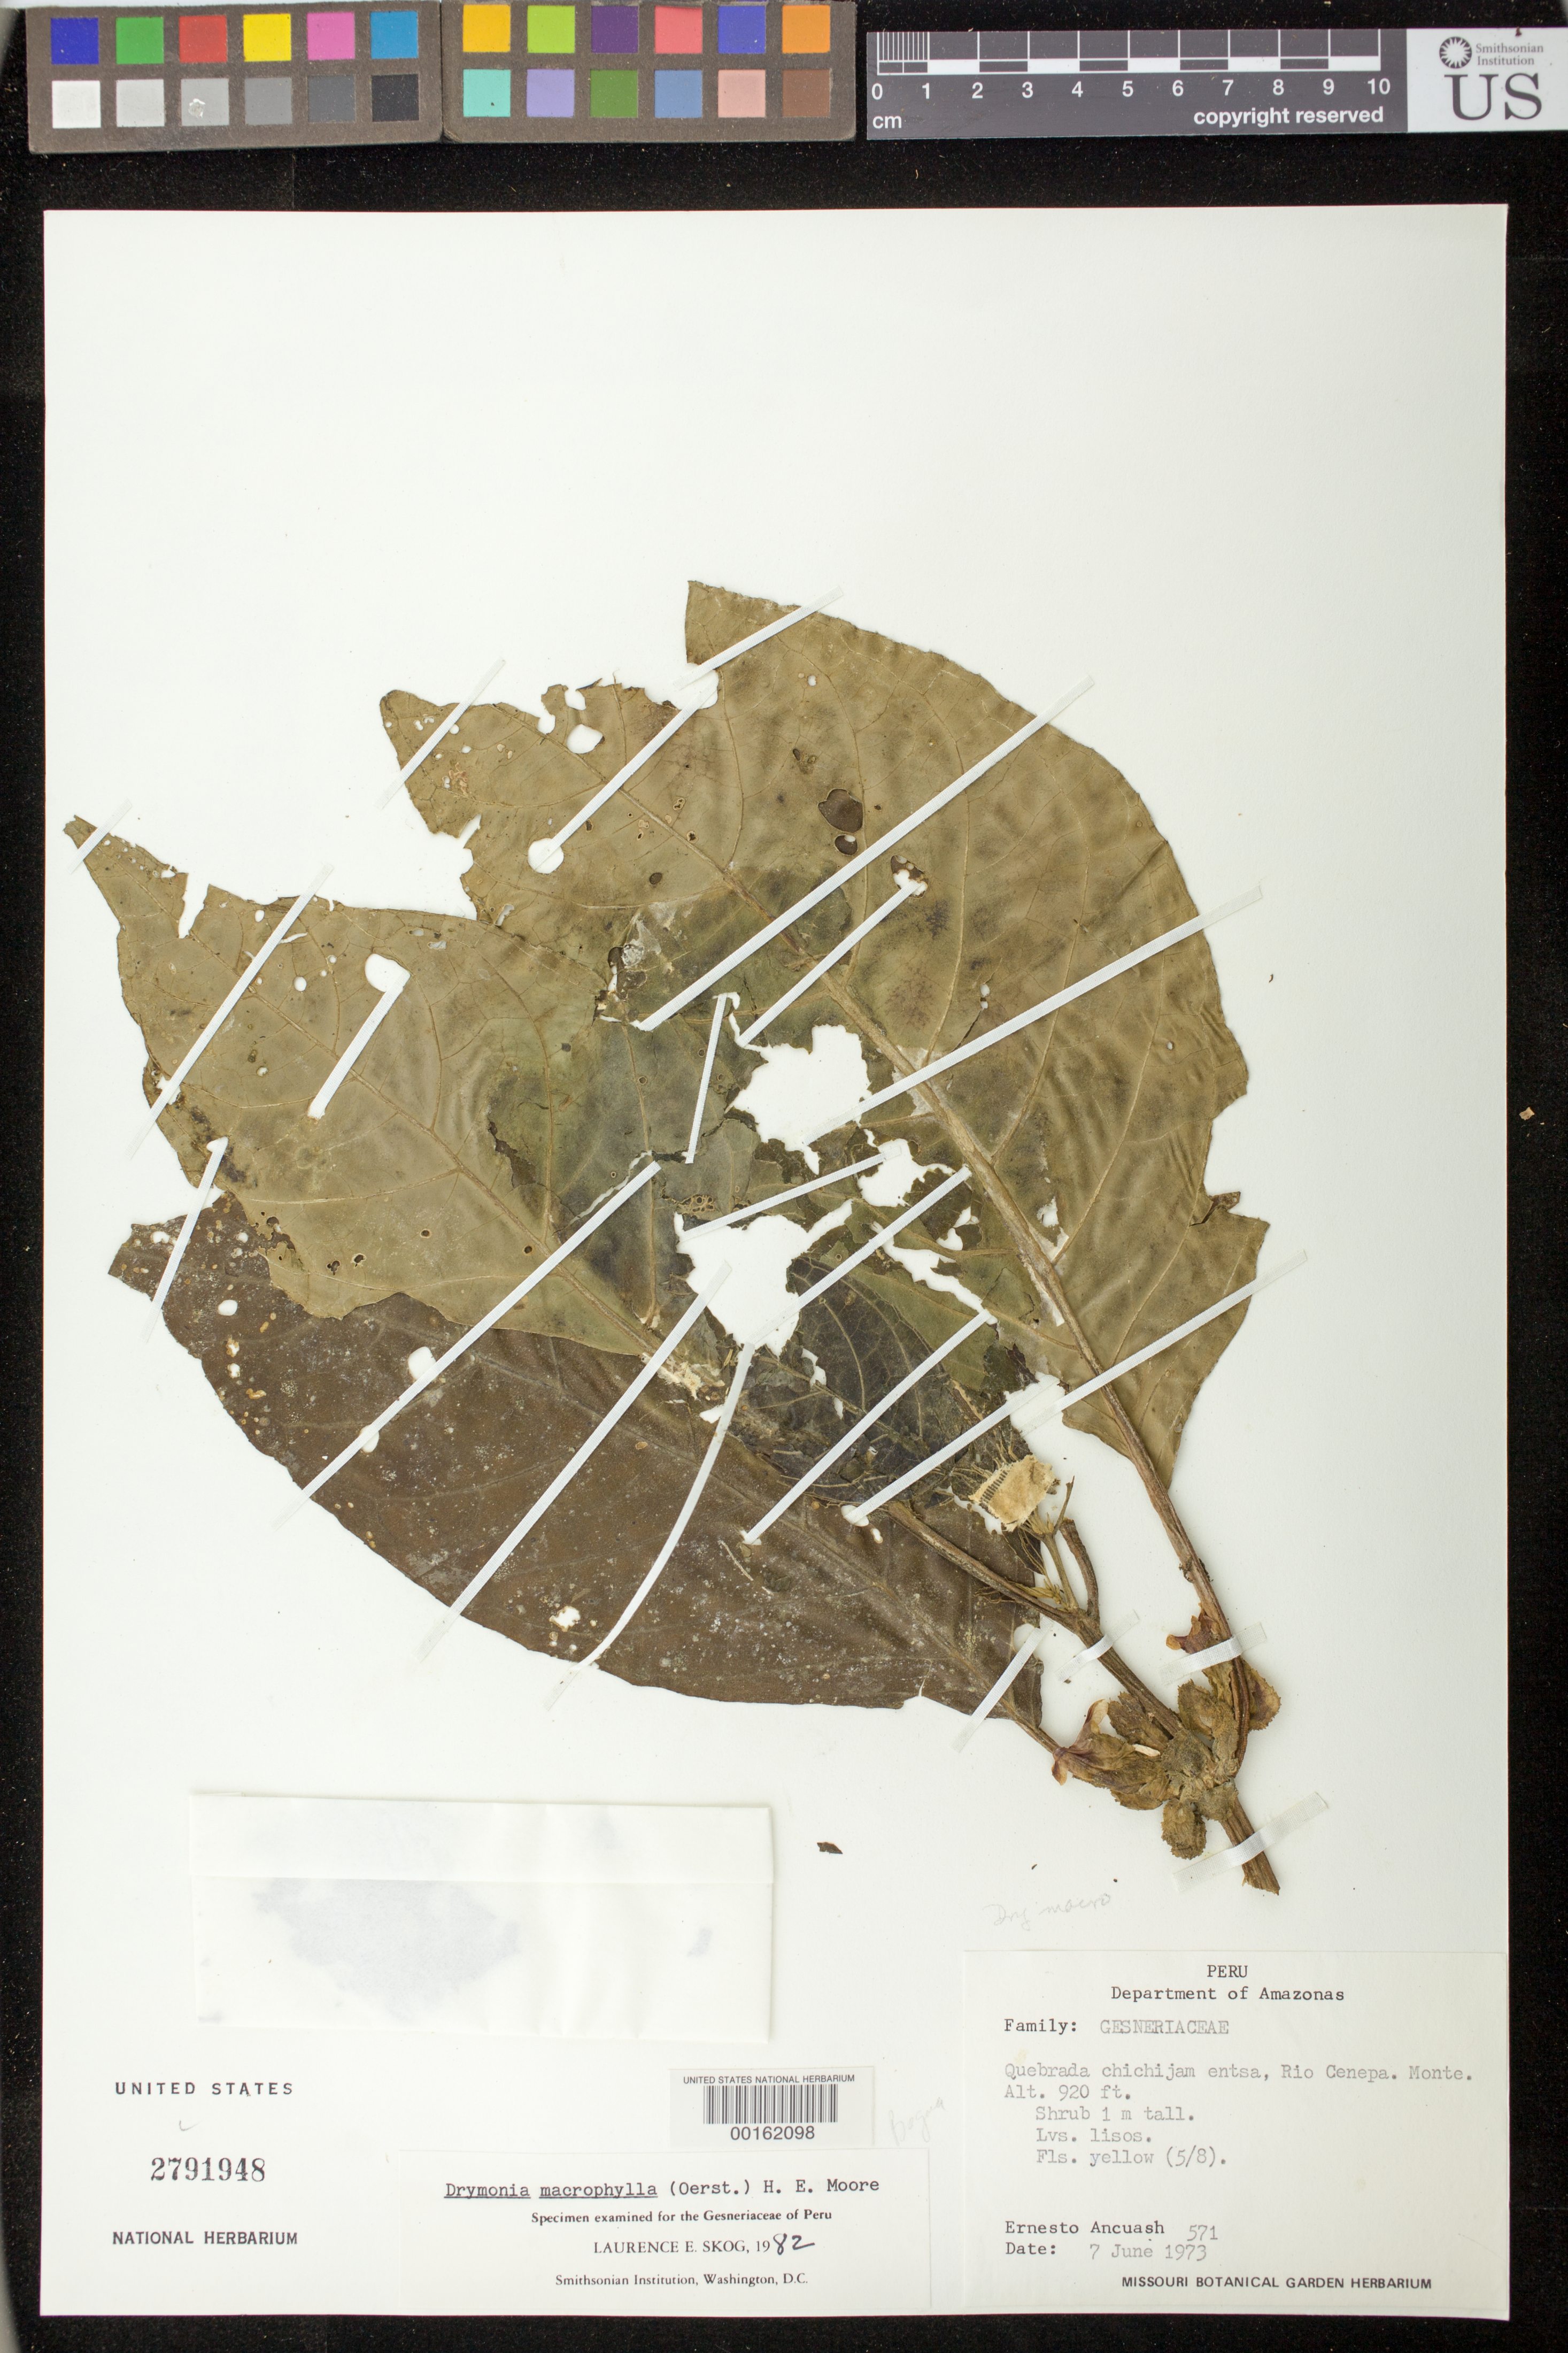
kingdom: Plantae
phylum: Tracheophyta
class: Magnoliopsida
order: Lamiales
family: Gesneriaceae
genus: Drymonia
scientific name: Drymonia macrophylla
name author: (Oerst.) H.E. Moore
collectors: E. Ancuash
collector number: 571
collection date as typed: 07 Jun 1973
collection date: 1973-06-07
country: Peru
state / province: Amazonas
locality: Quebrada Chichijam Entsa, Rio Cenepa, Monte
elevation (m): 280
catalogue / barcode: US 2791948